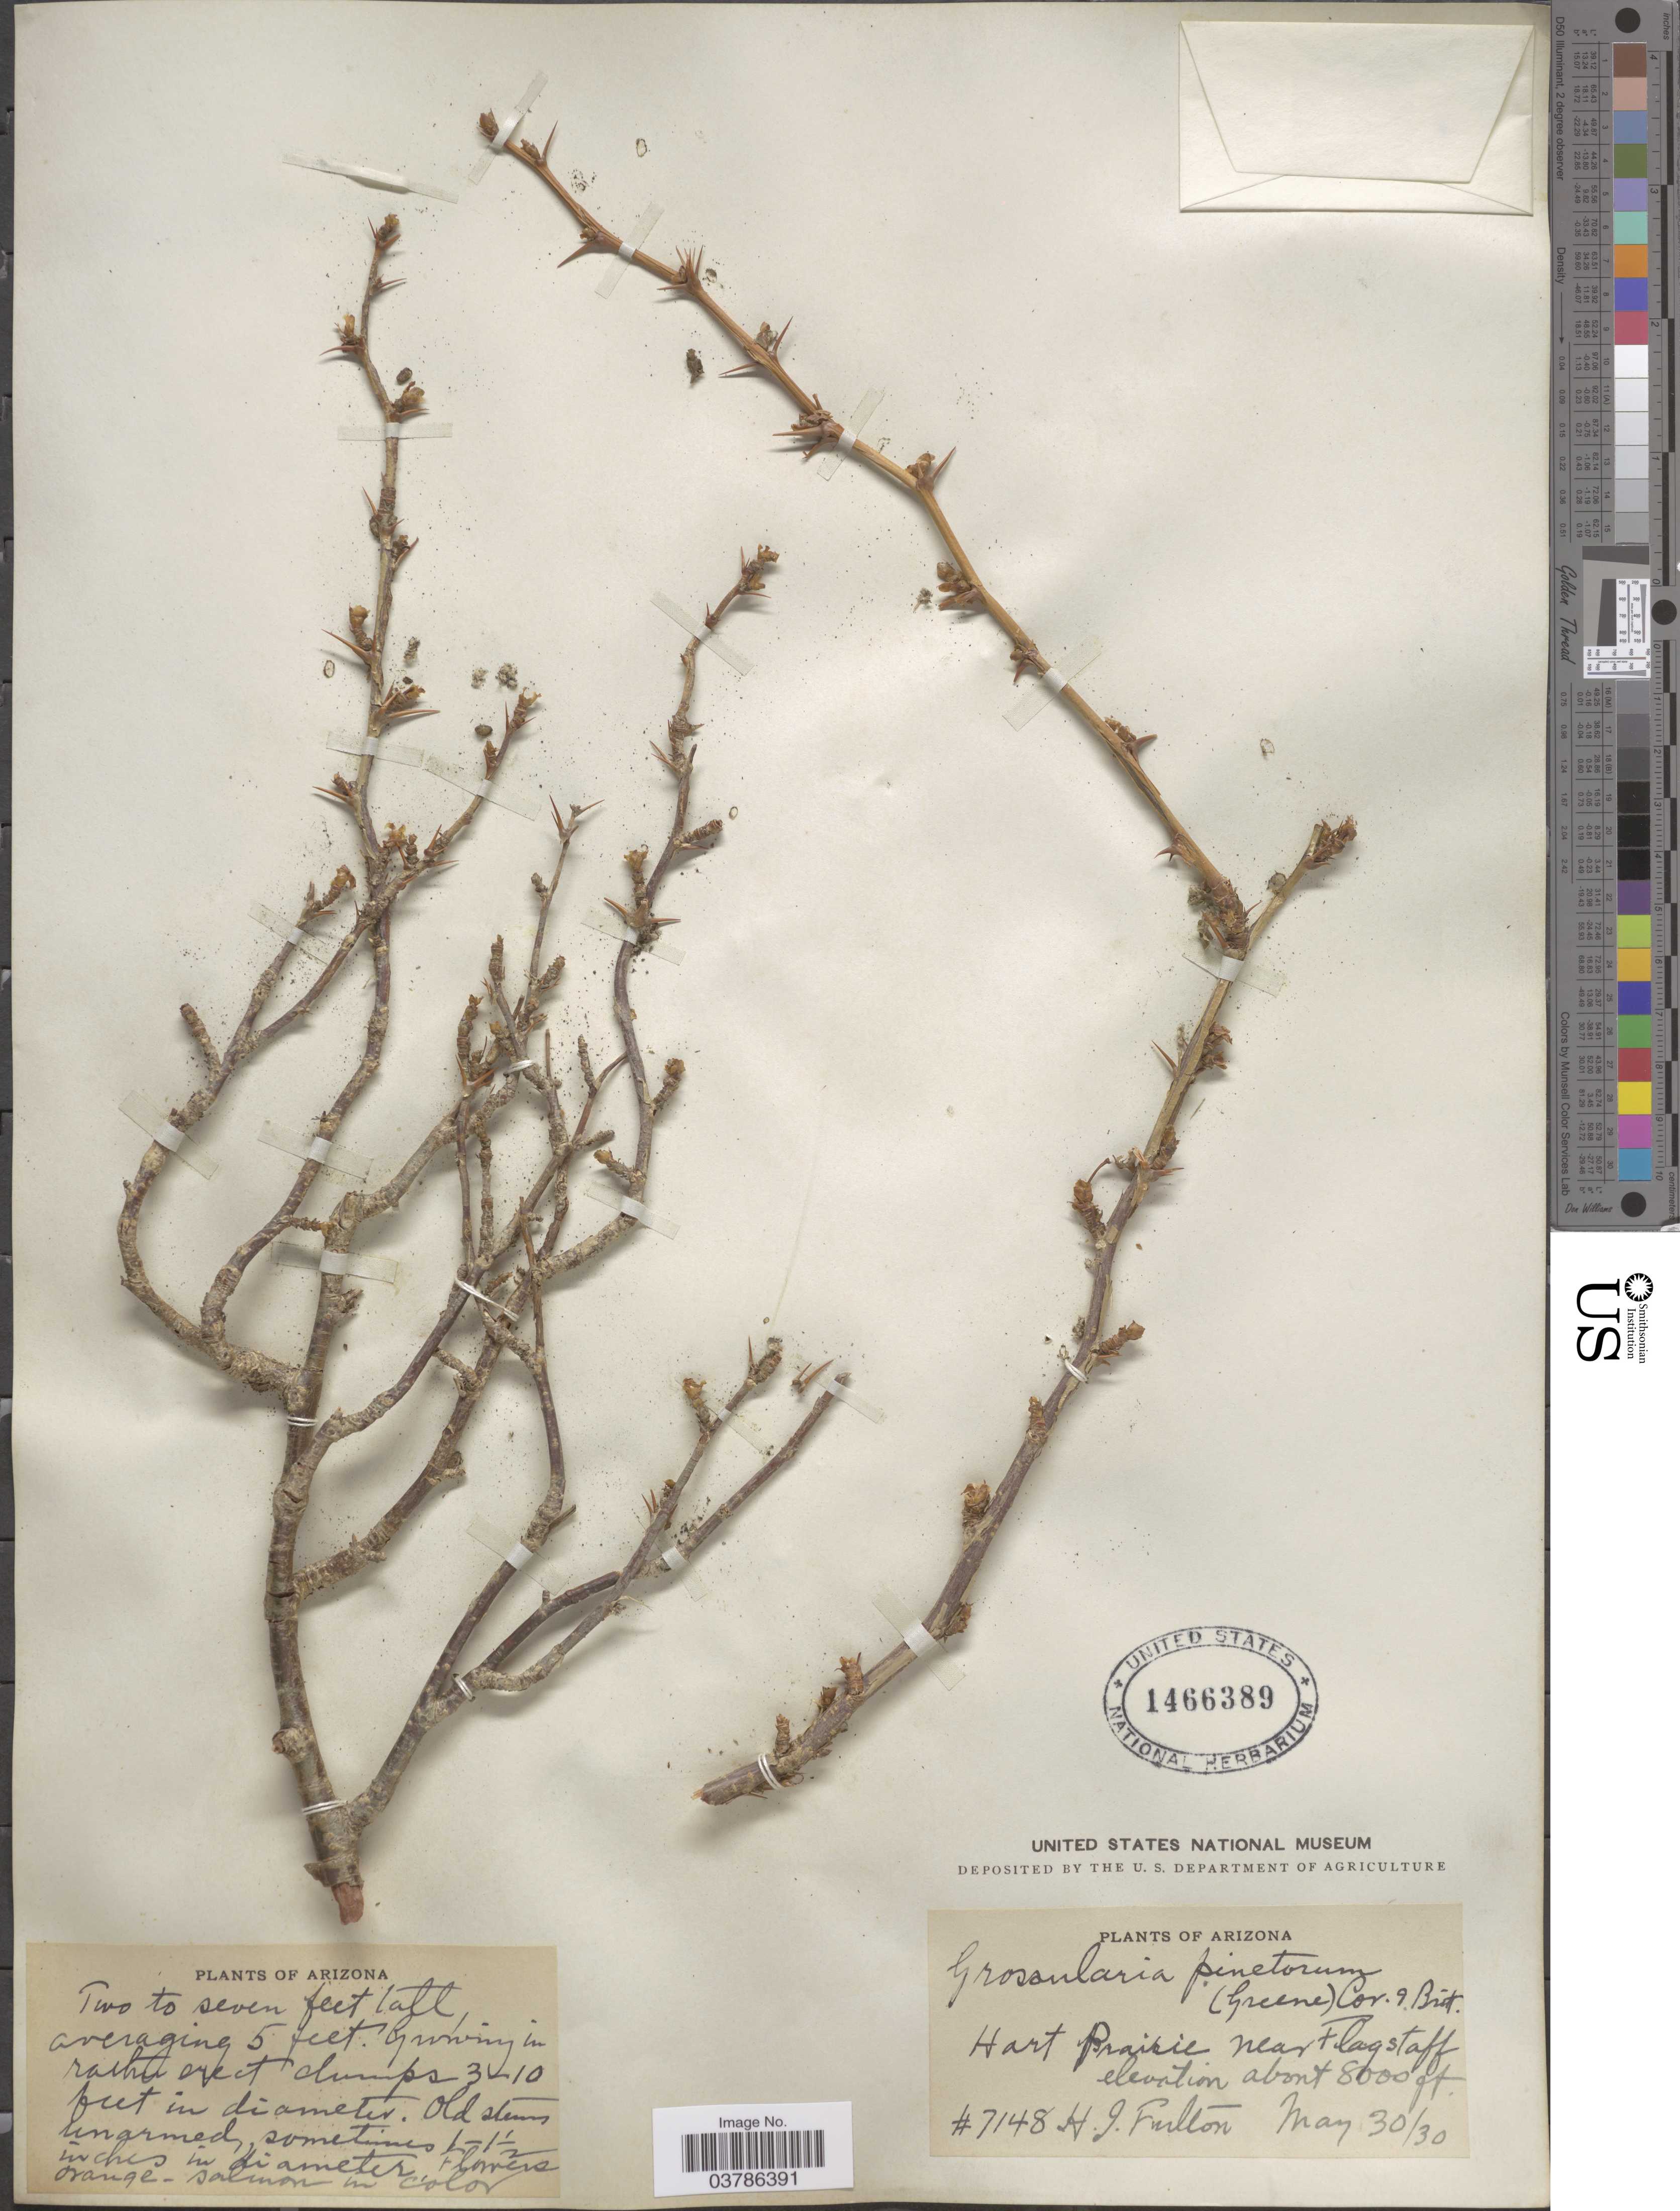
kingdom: Plantae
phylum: Tracheophyta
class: Magnoliopsida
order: Saxifragales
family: Grossulariaceae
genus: Ribes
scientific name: Ribes pinetorum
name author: Greene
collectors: H. Fulton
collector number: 7148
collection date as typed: Transcribed d/m/y: 30/5/30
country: United States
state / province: Arizona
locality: Hart Prairie near Flagstaff.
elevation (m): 2438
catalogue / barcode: US 1466389